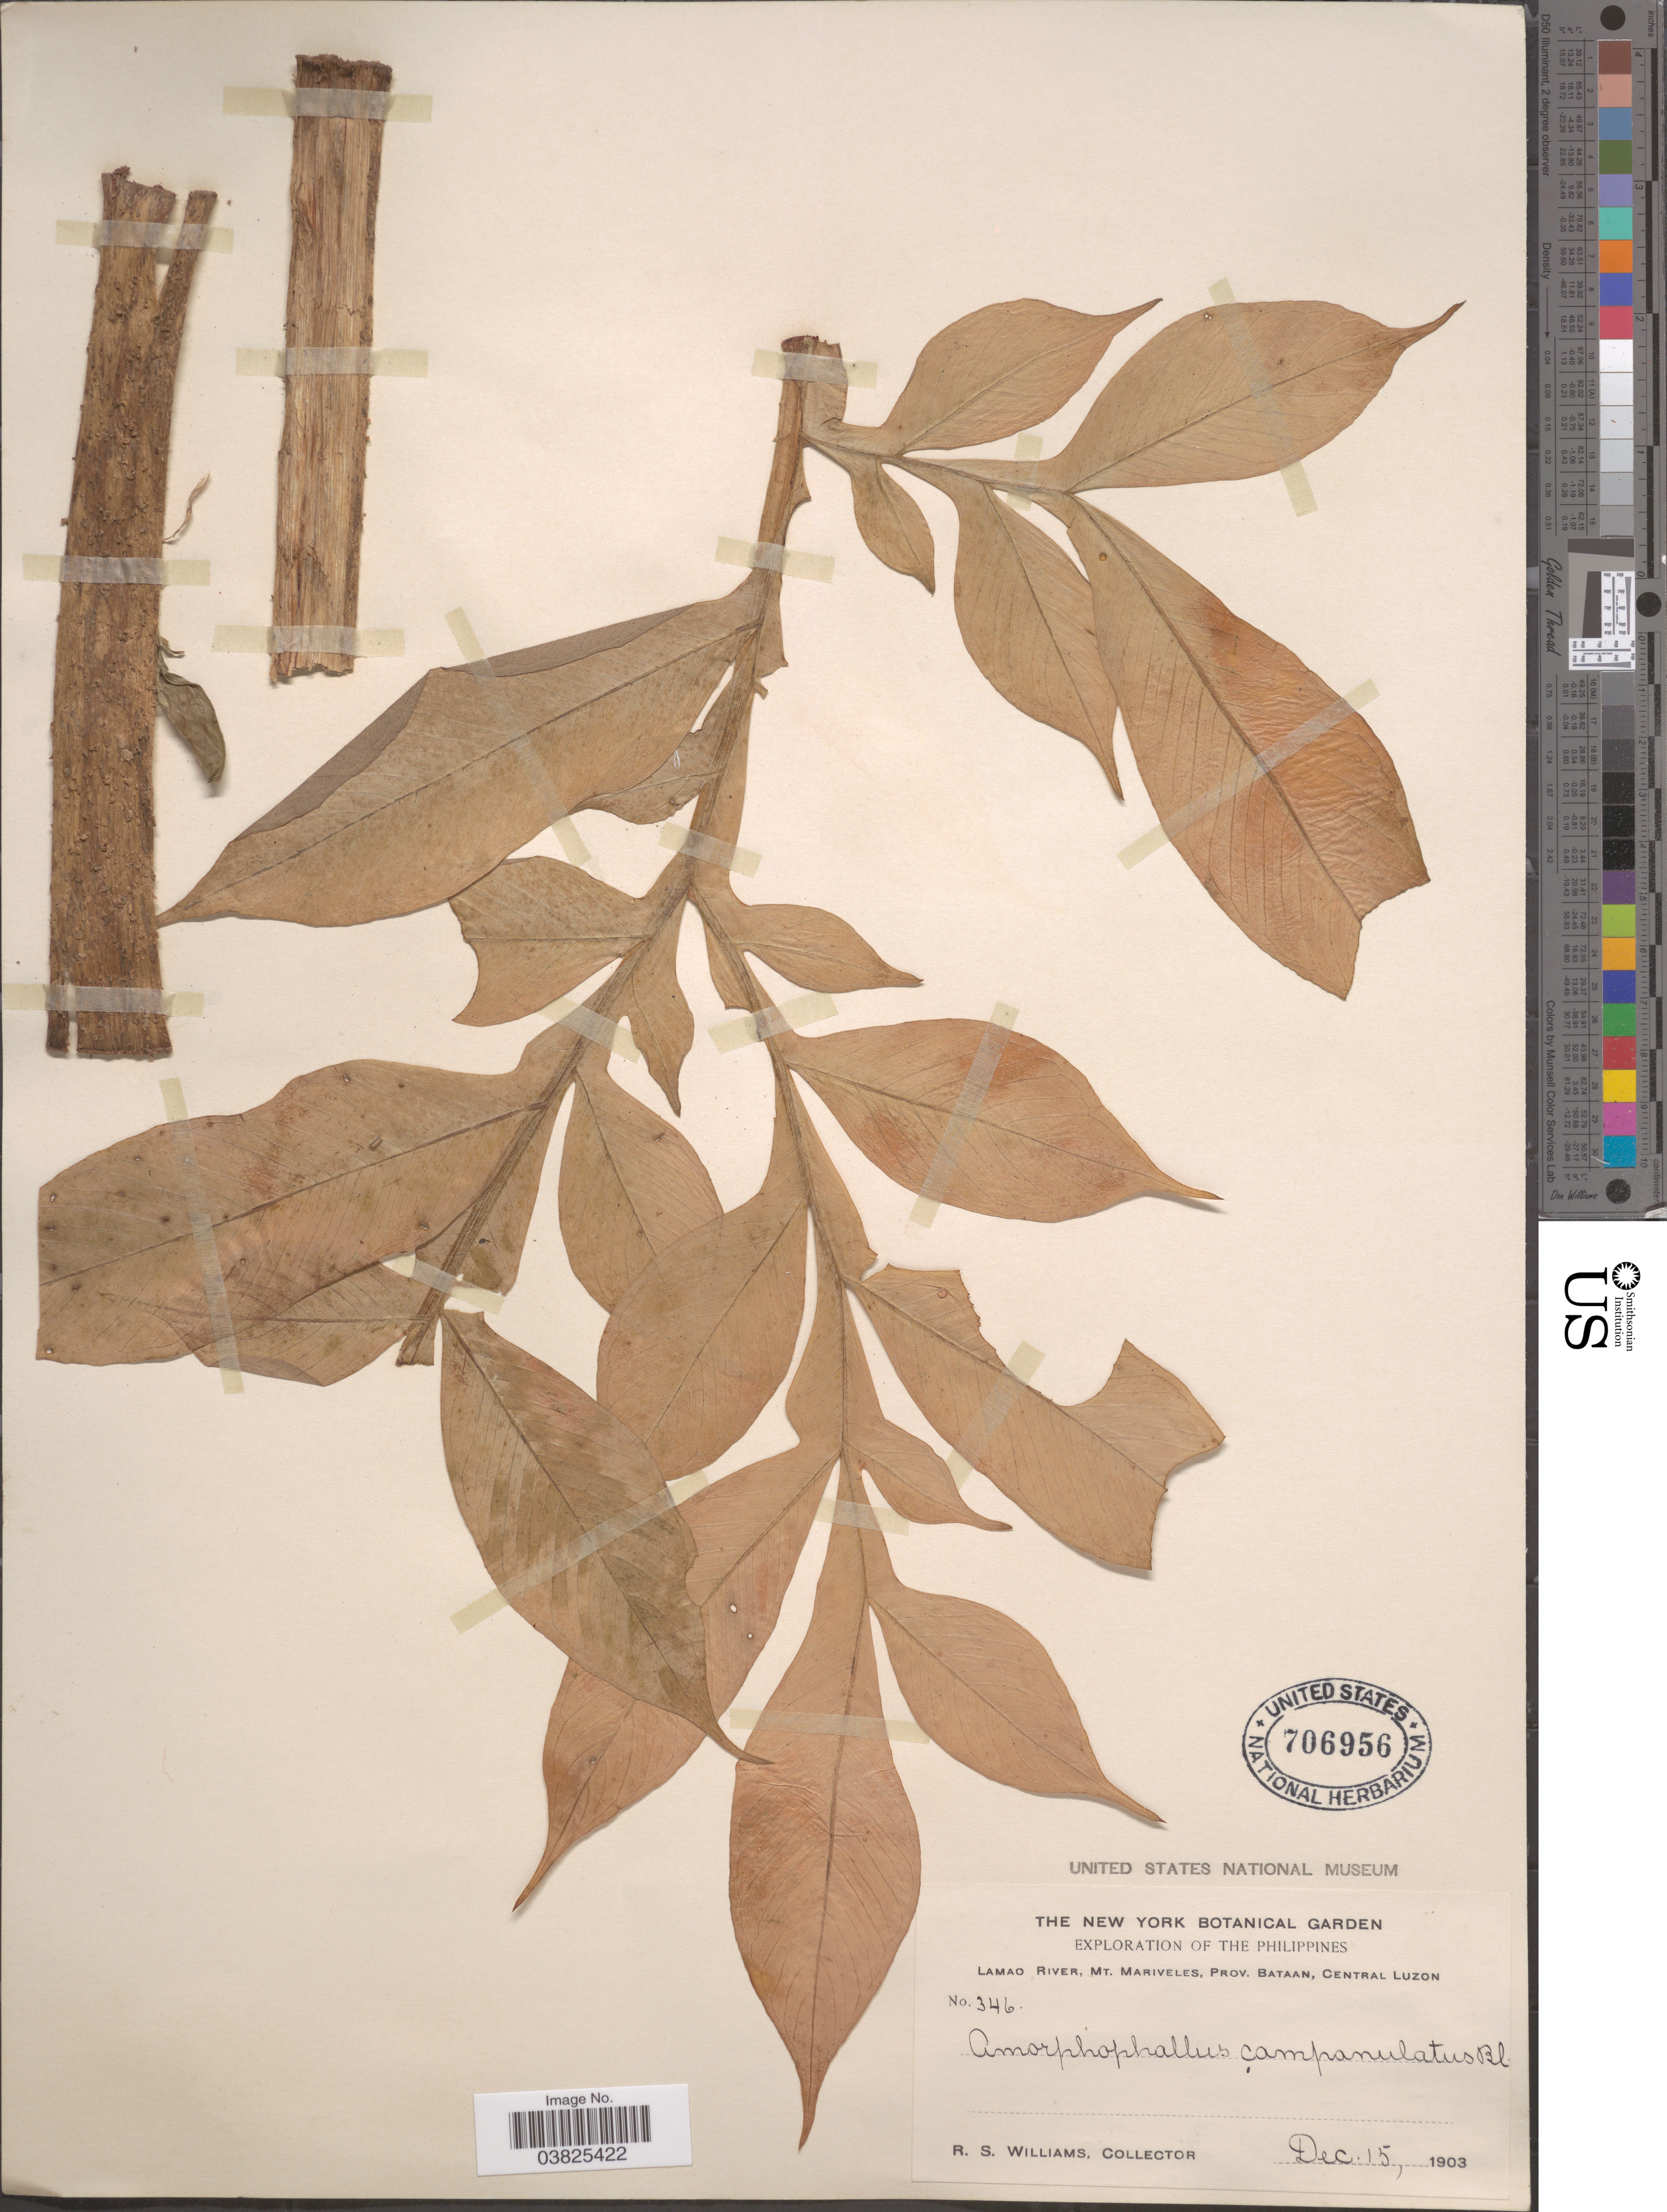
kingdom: Plantae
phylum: Tracheophyta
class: Liliopsida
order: Alismatales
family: Araceae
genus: Amorphophallus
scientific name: Amorphophallus paeoniifolius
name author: (Dennst.) Nicolson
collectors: R. S. Williams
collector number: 346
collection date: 1903-12-15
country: Philippines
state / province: Central Luzon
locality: Lamao River, Mt. Mariveles, Prov. Bataan.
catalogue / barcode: US 706956